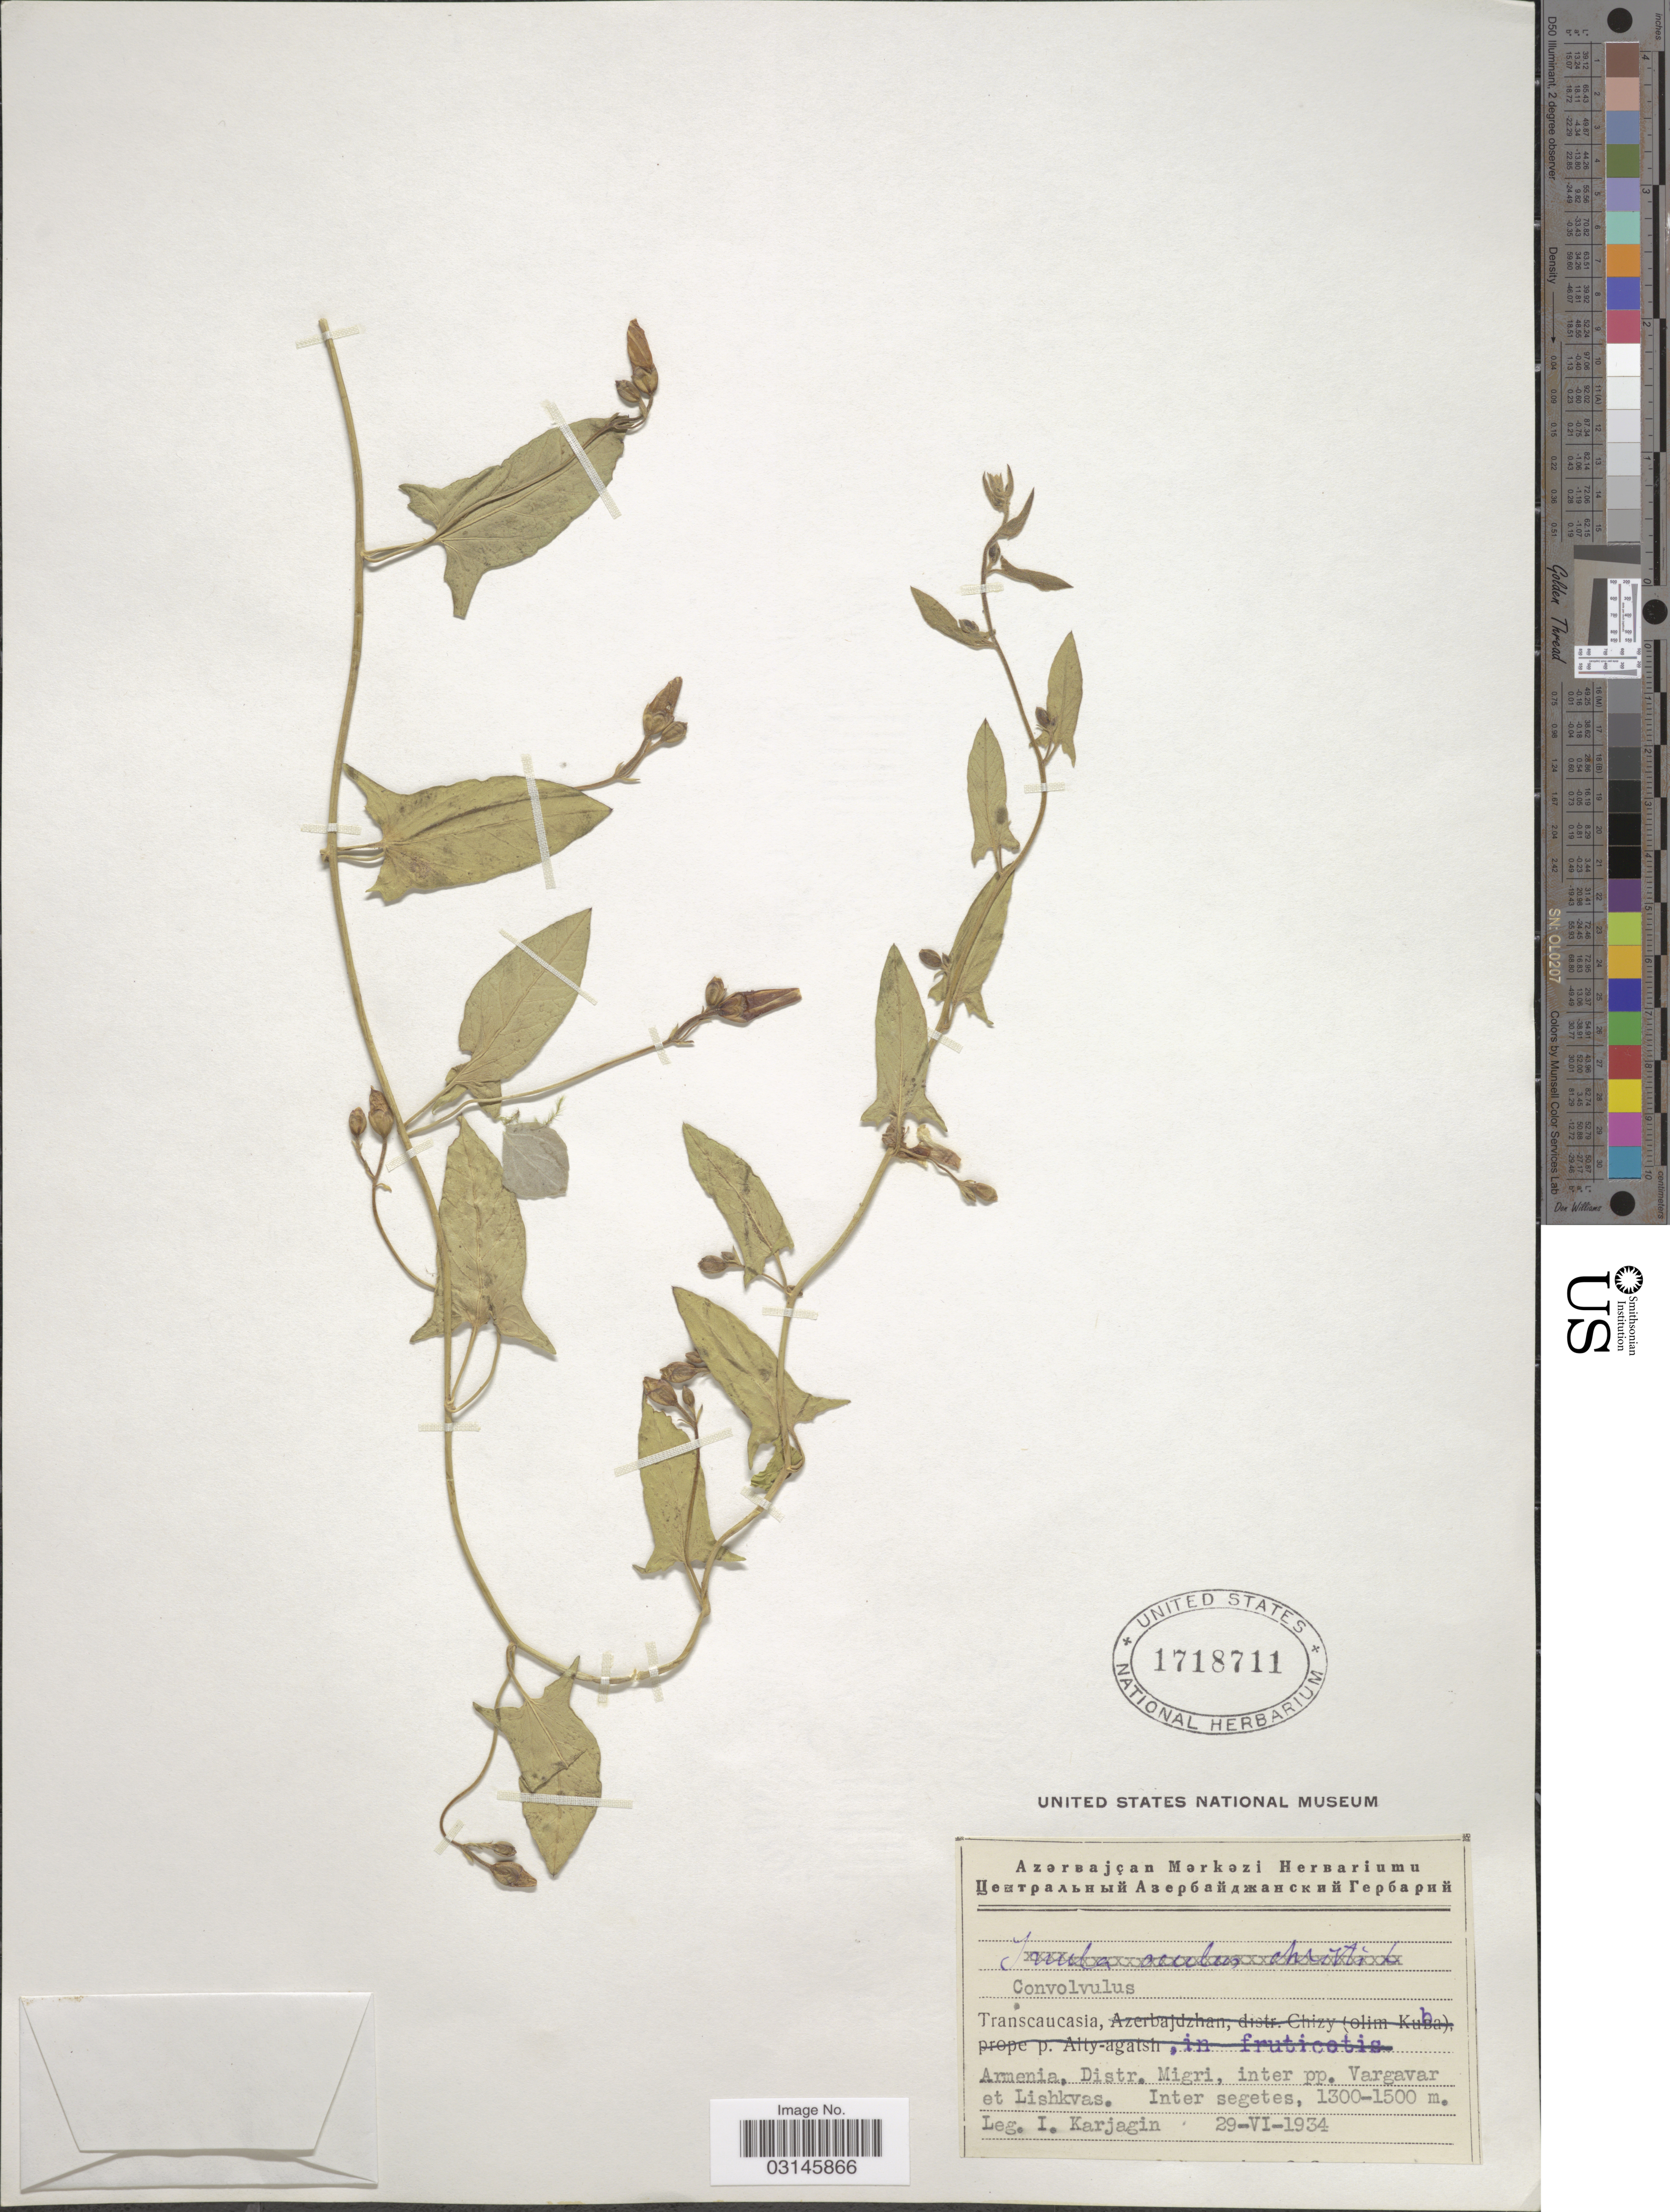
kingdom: Plantae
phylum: Tracheophyta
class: Magnoliopsida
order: Solanales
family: Convolvulaceae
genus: Convolvulus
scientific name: Convolvulus sp.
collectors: I. Karjagin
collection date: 1934-06-29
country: Armenia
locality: Transcaucasia, Distr. Migri, inter pp. Vargavar et Lishkvas. Inter segetes.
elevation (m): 1300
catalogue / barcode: US 1718711